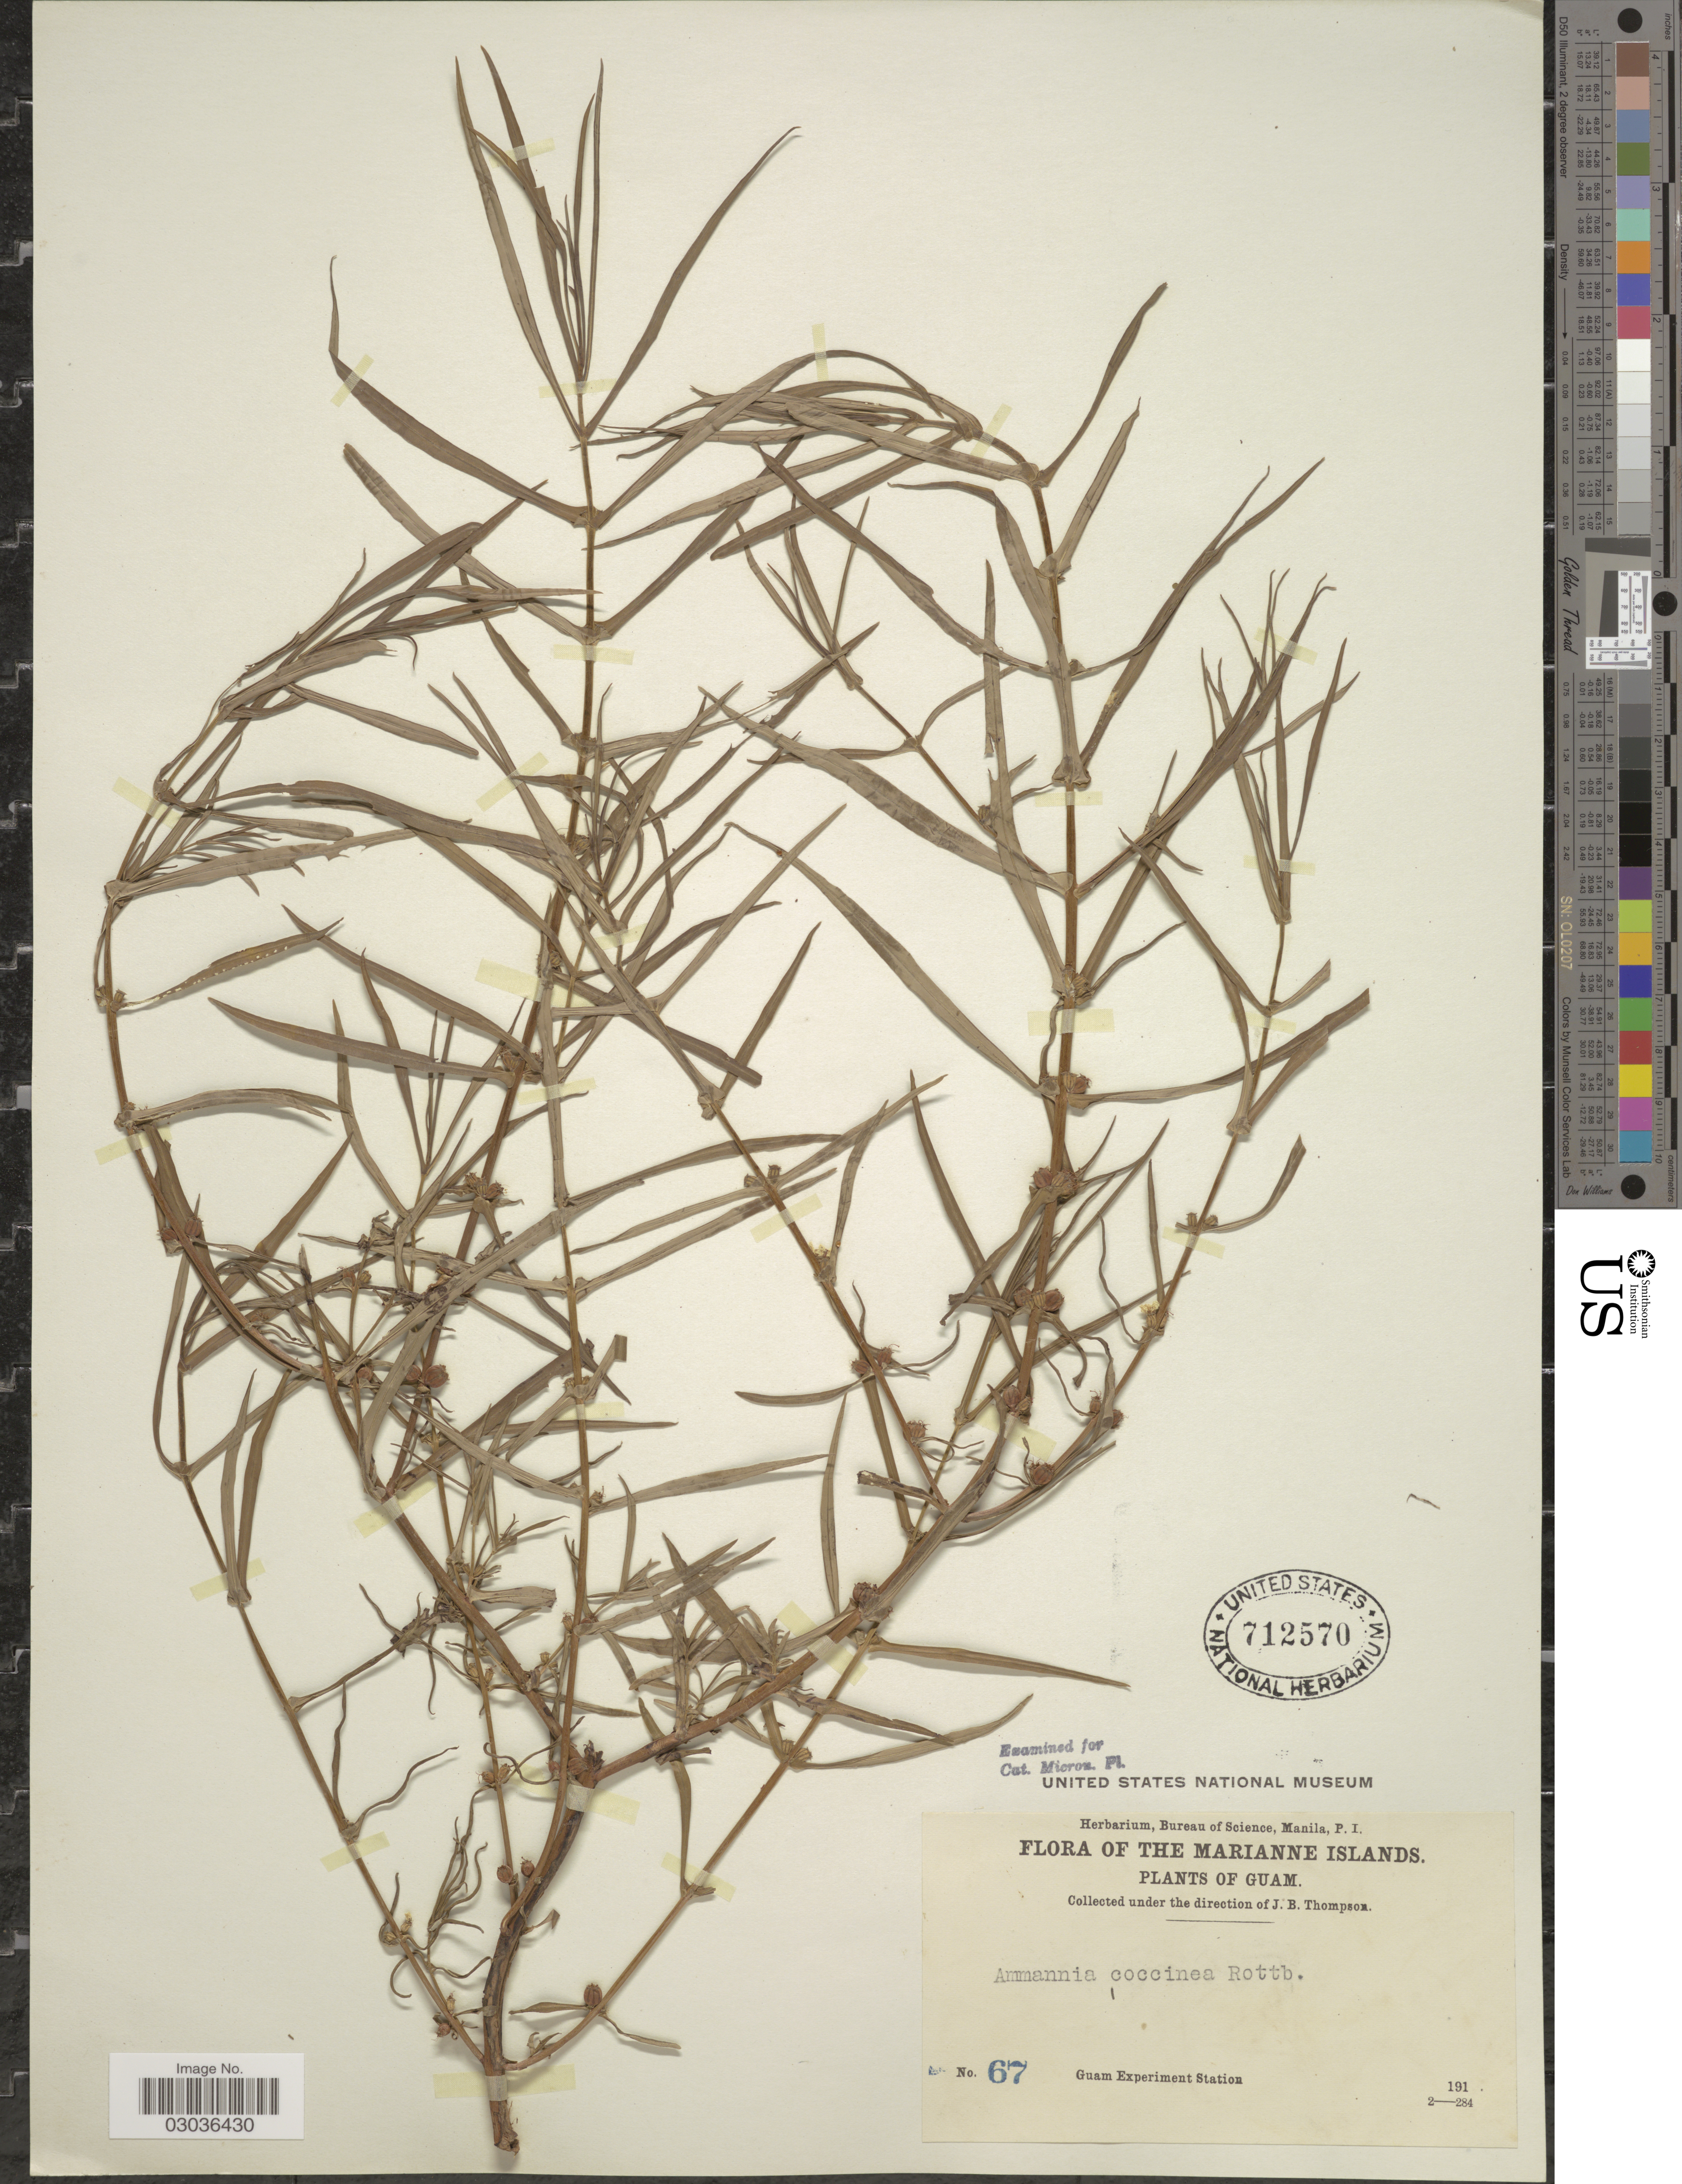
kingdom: Plantae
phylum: Tracheophyta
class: Magnoliopsida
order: Myrtales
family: Lythraceae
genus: Ammannia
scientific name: Ammannia coccinea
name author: Rottb.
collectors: Guam Exp. Sta.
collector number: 67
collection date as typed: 191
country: Guam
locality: Marianne Islands.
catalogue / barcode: US 712570